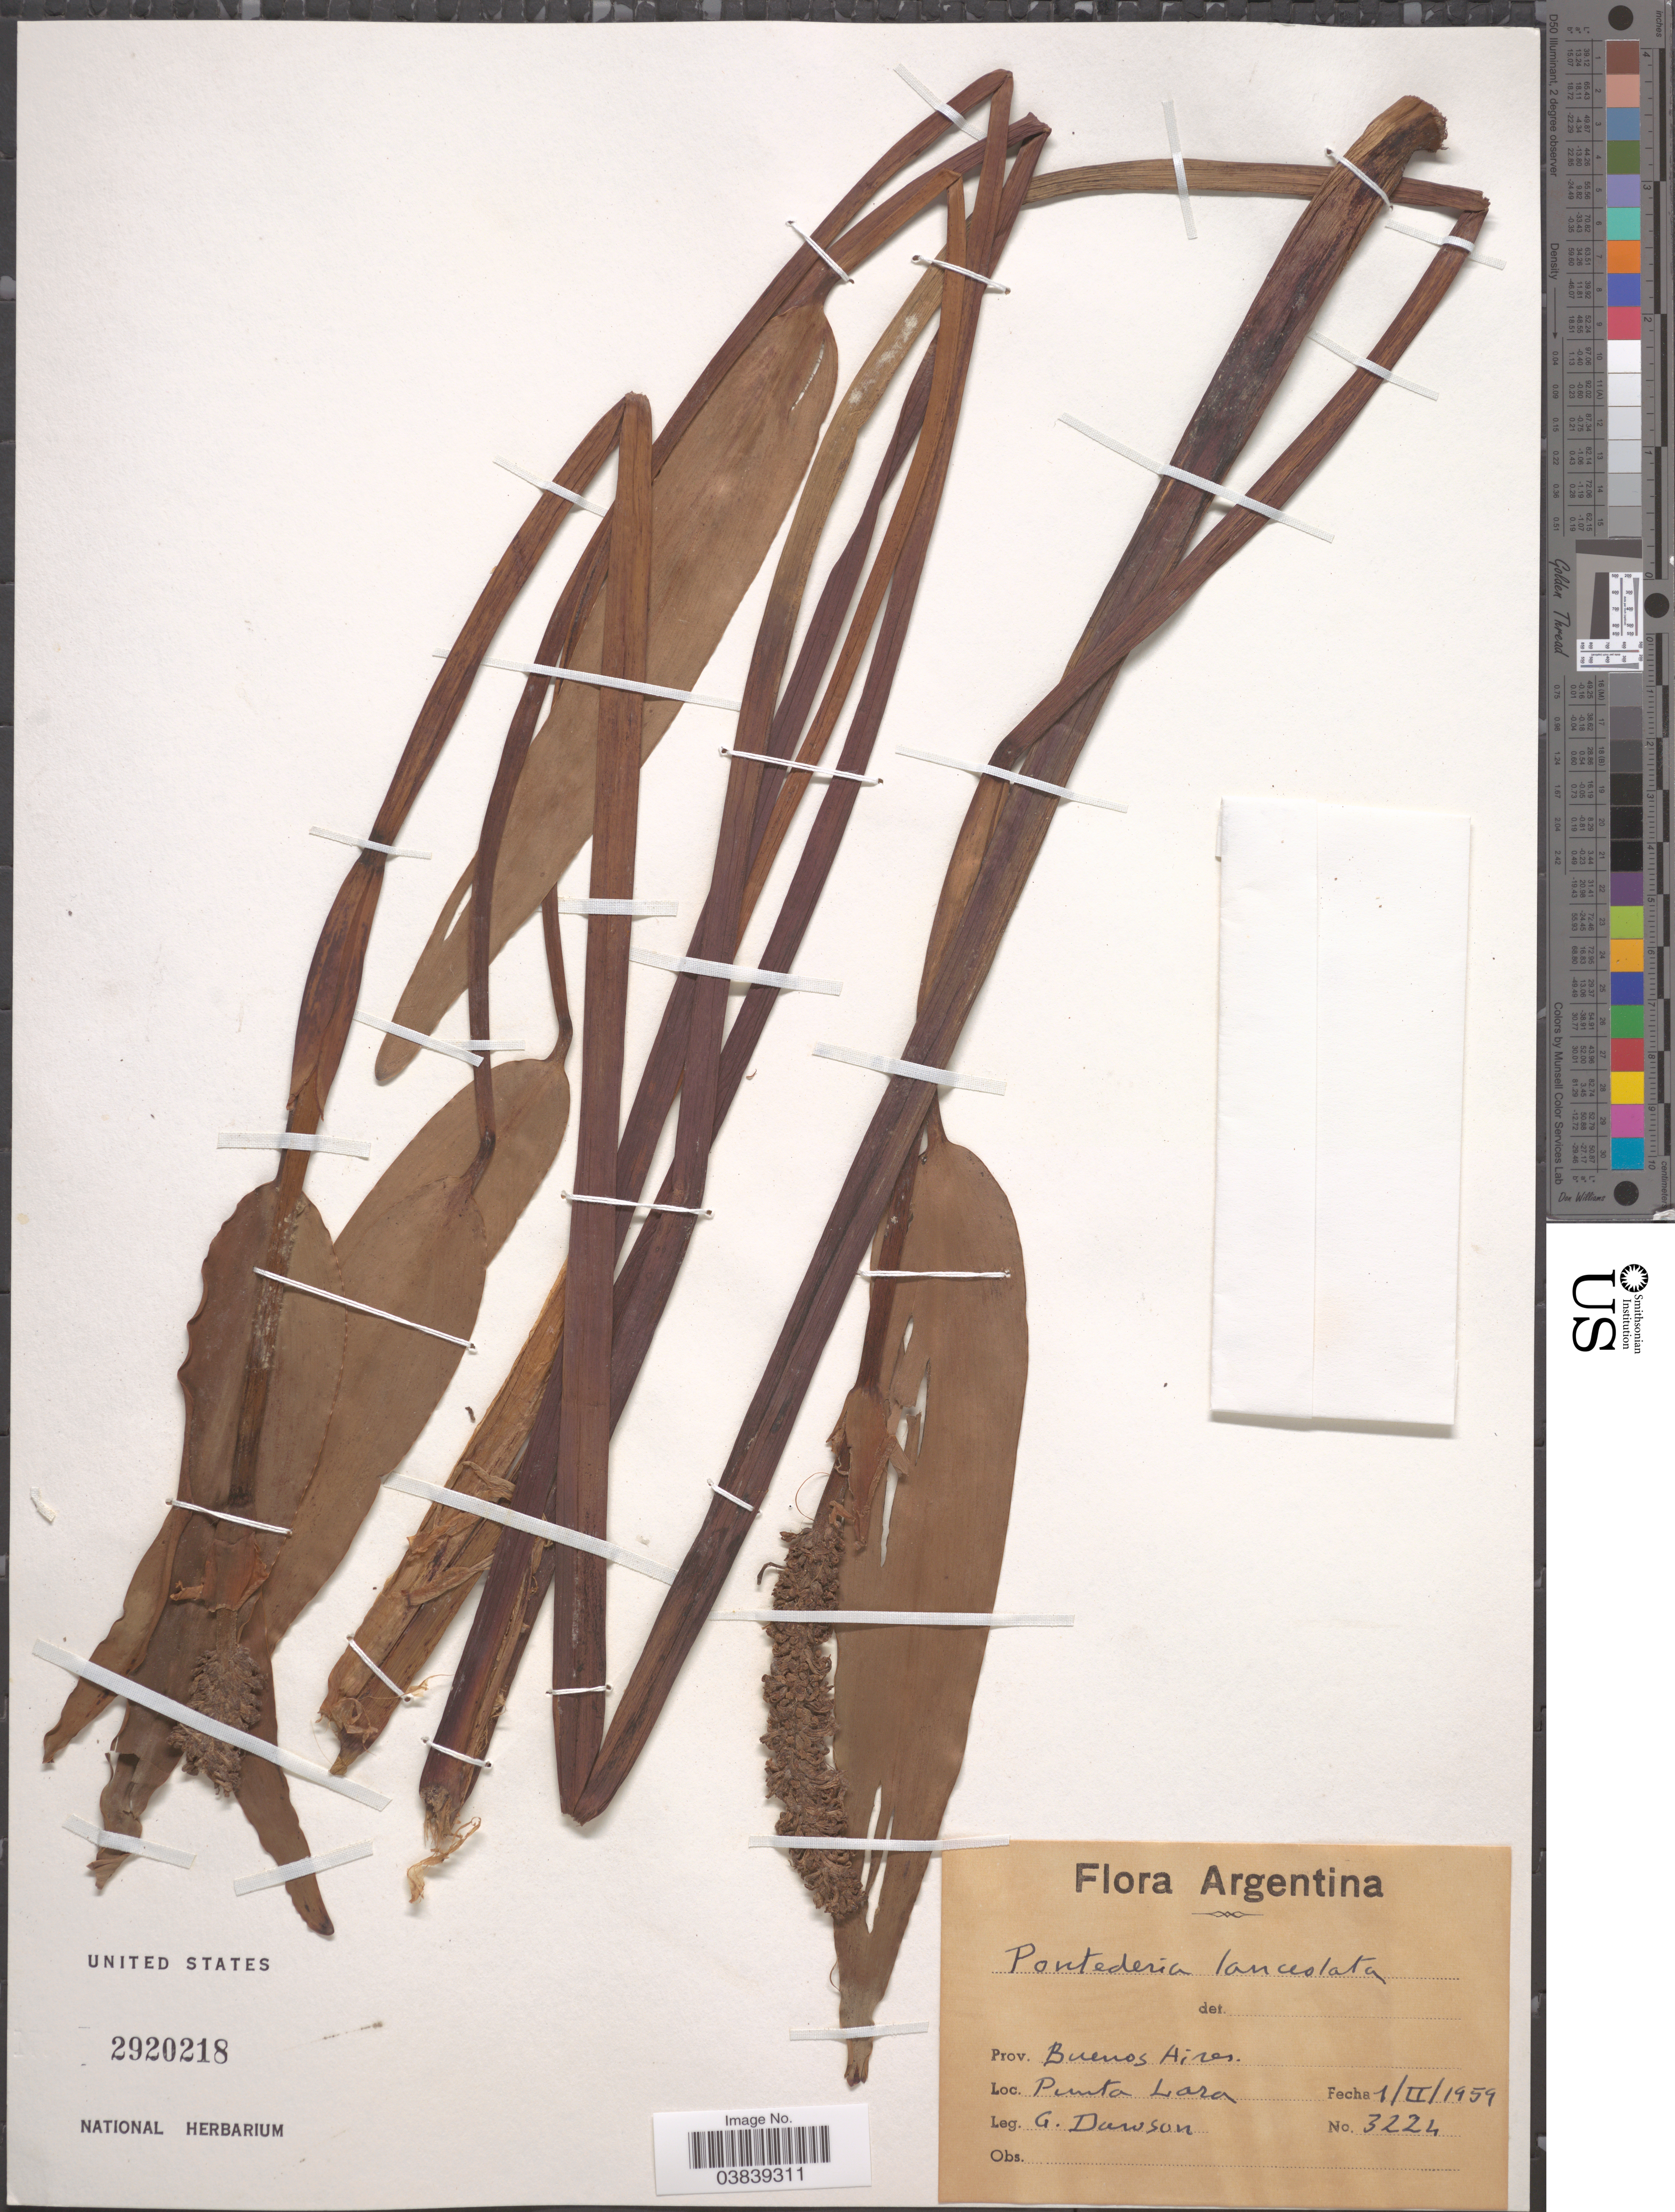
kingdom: Plantae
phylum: Tracheophyta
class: Liliopsida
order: Commelinales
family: Pontederiaceae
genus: Pontederia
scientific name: Pontederia lanceolata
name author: Nutt.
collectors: G. Dawson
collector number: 3224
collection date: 1959-02-01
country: Argentina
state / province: Buenos Aires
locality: Punta Lara.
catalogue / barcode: US 2920218